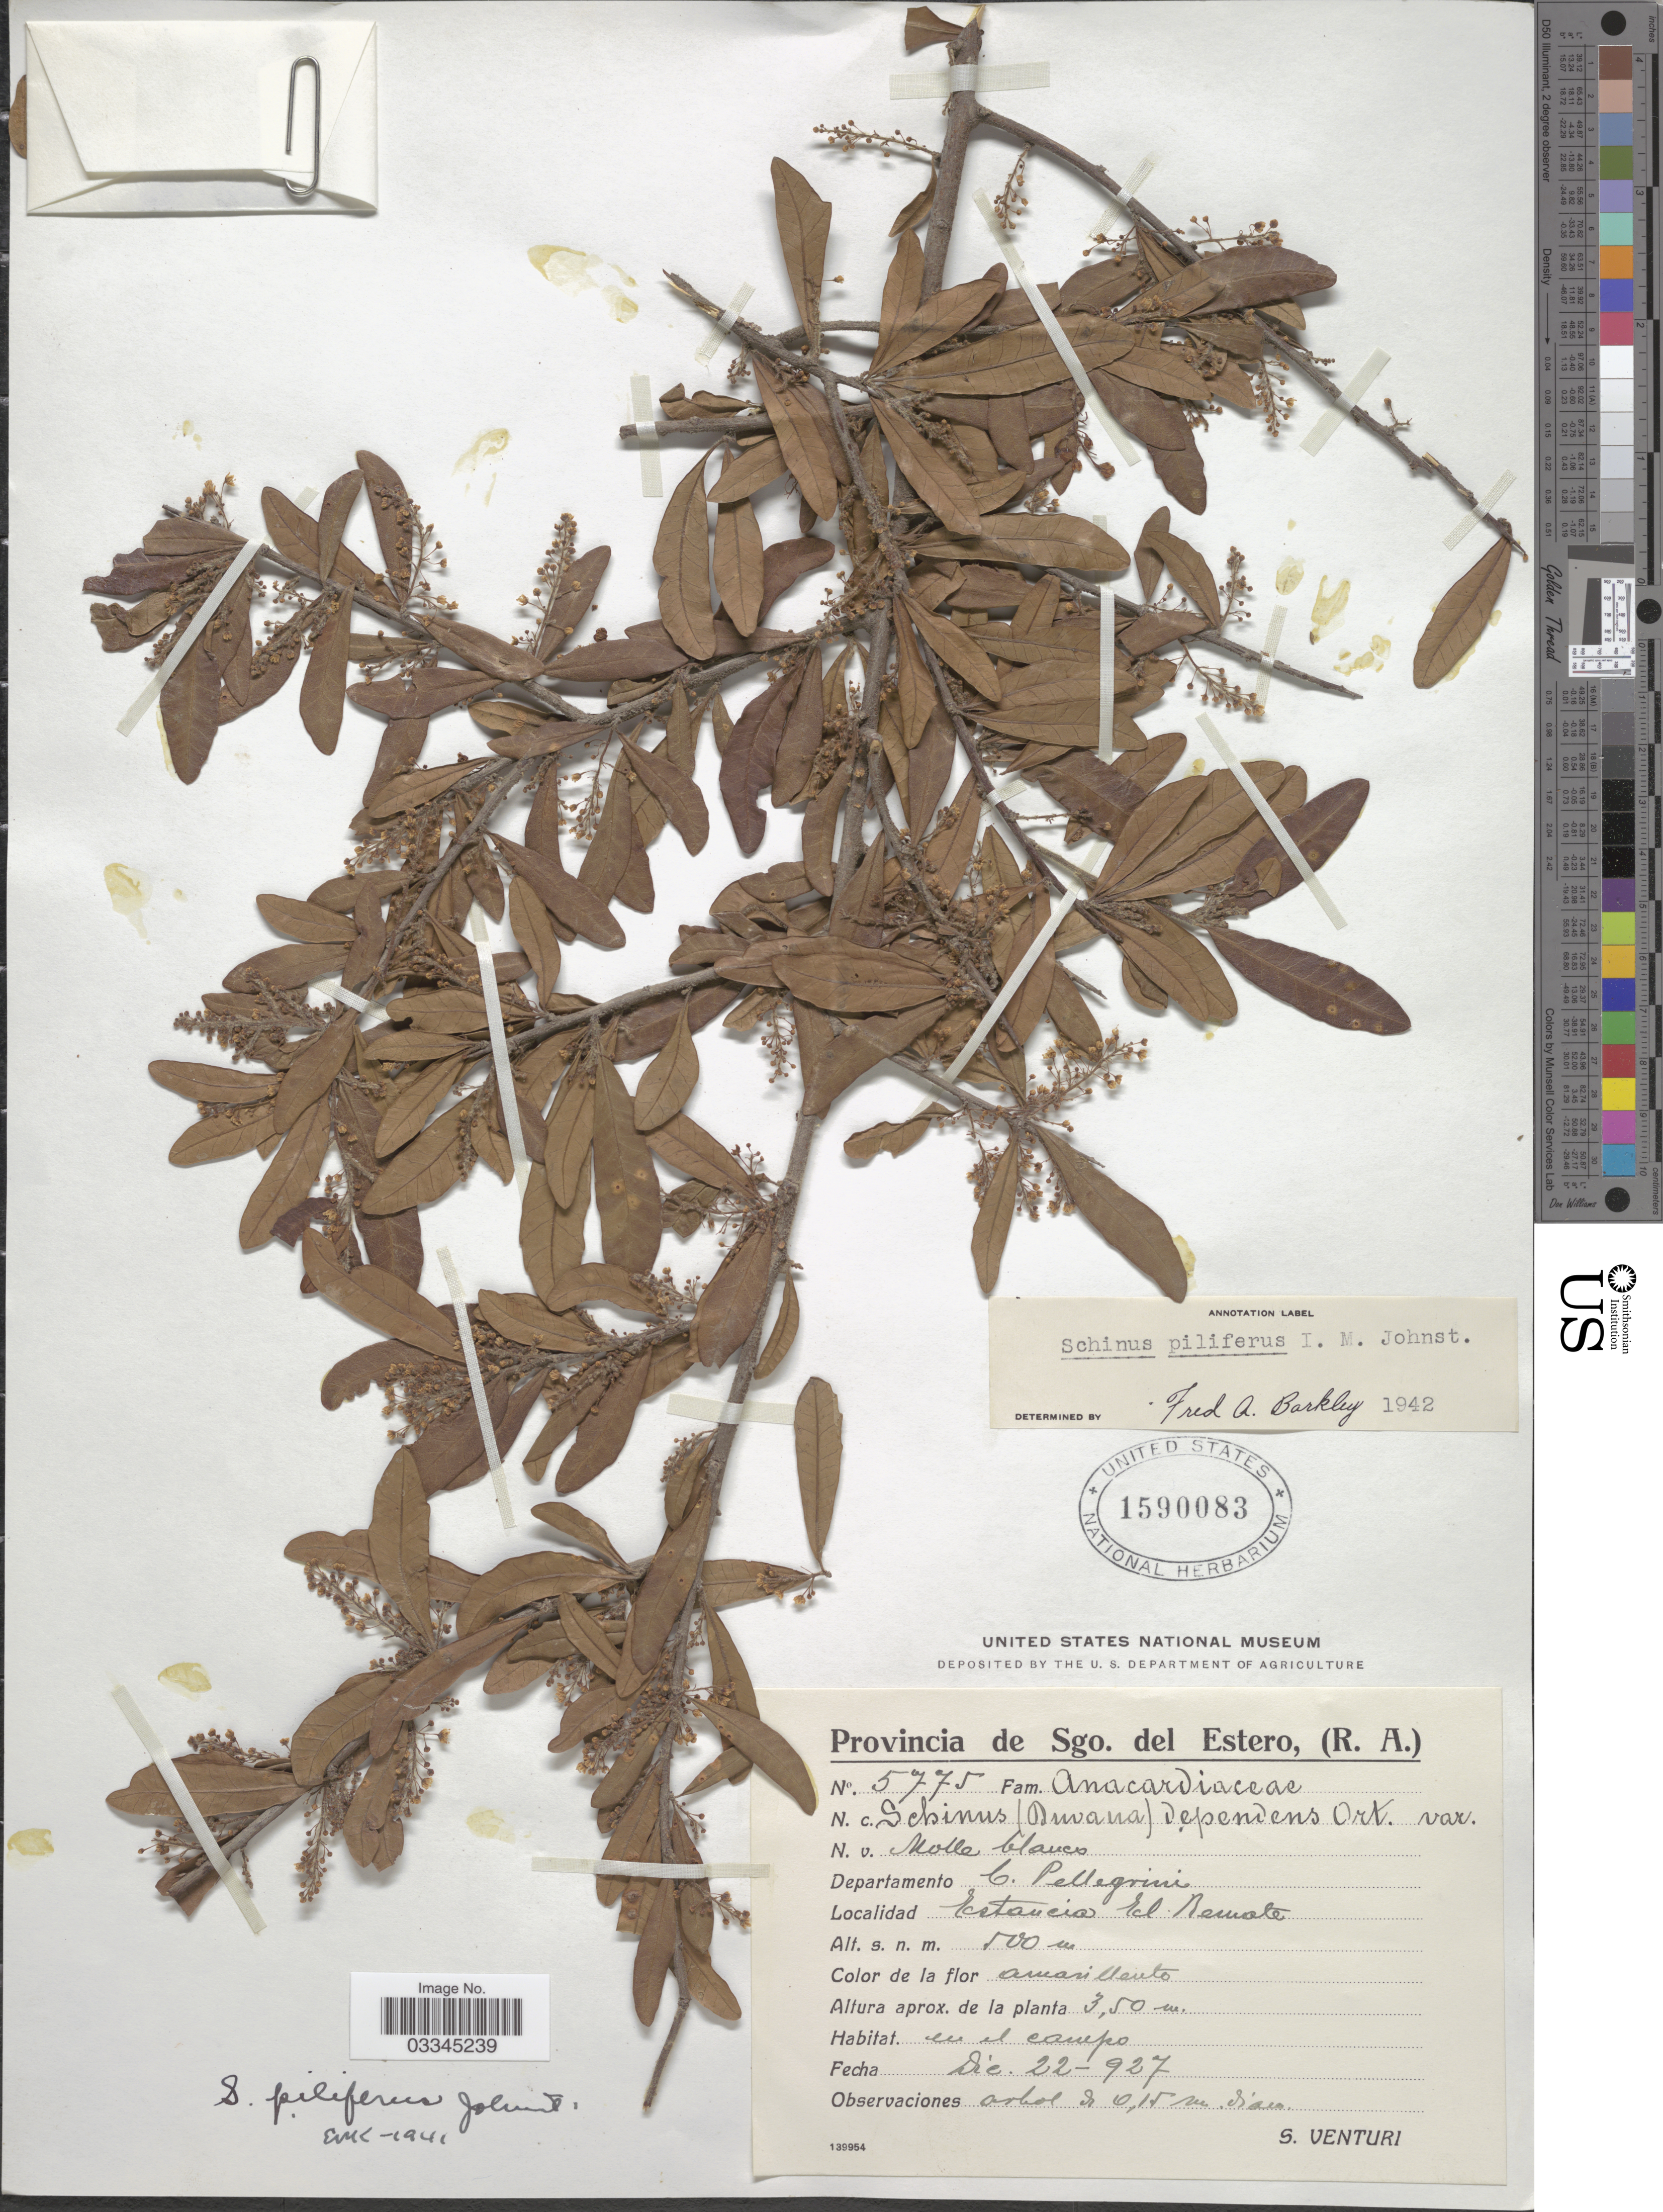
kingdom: Plantae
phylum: Tracheophyta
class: Magnoliopsida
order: Sapindales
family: Anacardiaceae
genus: Schinus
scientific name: Schinus pilifera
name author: I.M. Johnst.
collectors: S. Venturi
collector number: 5775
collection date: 1927-12-22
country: Argentina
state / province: Santiago del Estero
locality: Departamento C. Pellegrini, Estancia El Remate.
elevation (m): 500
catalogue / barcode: US 1590083